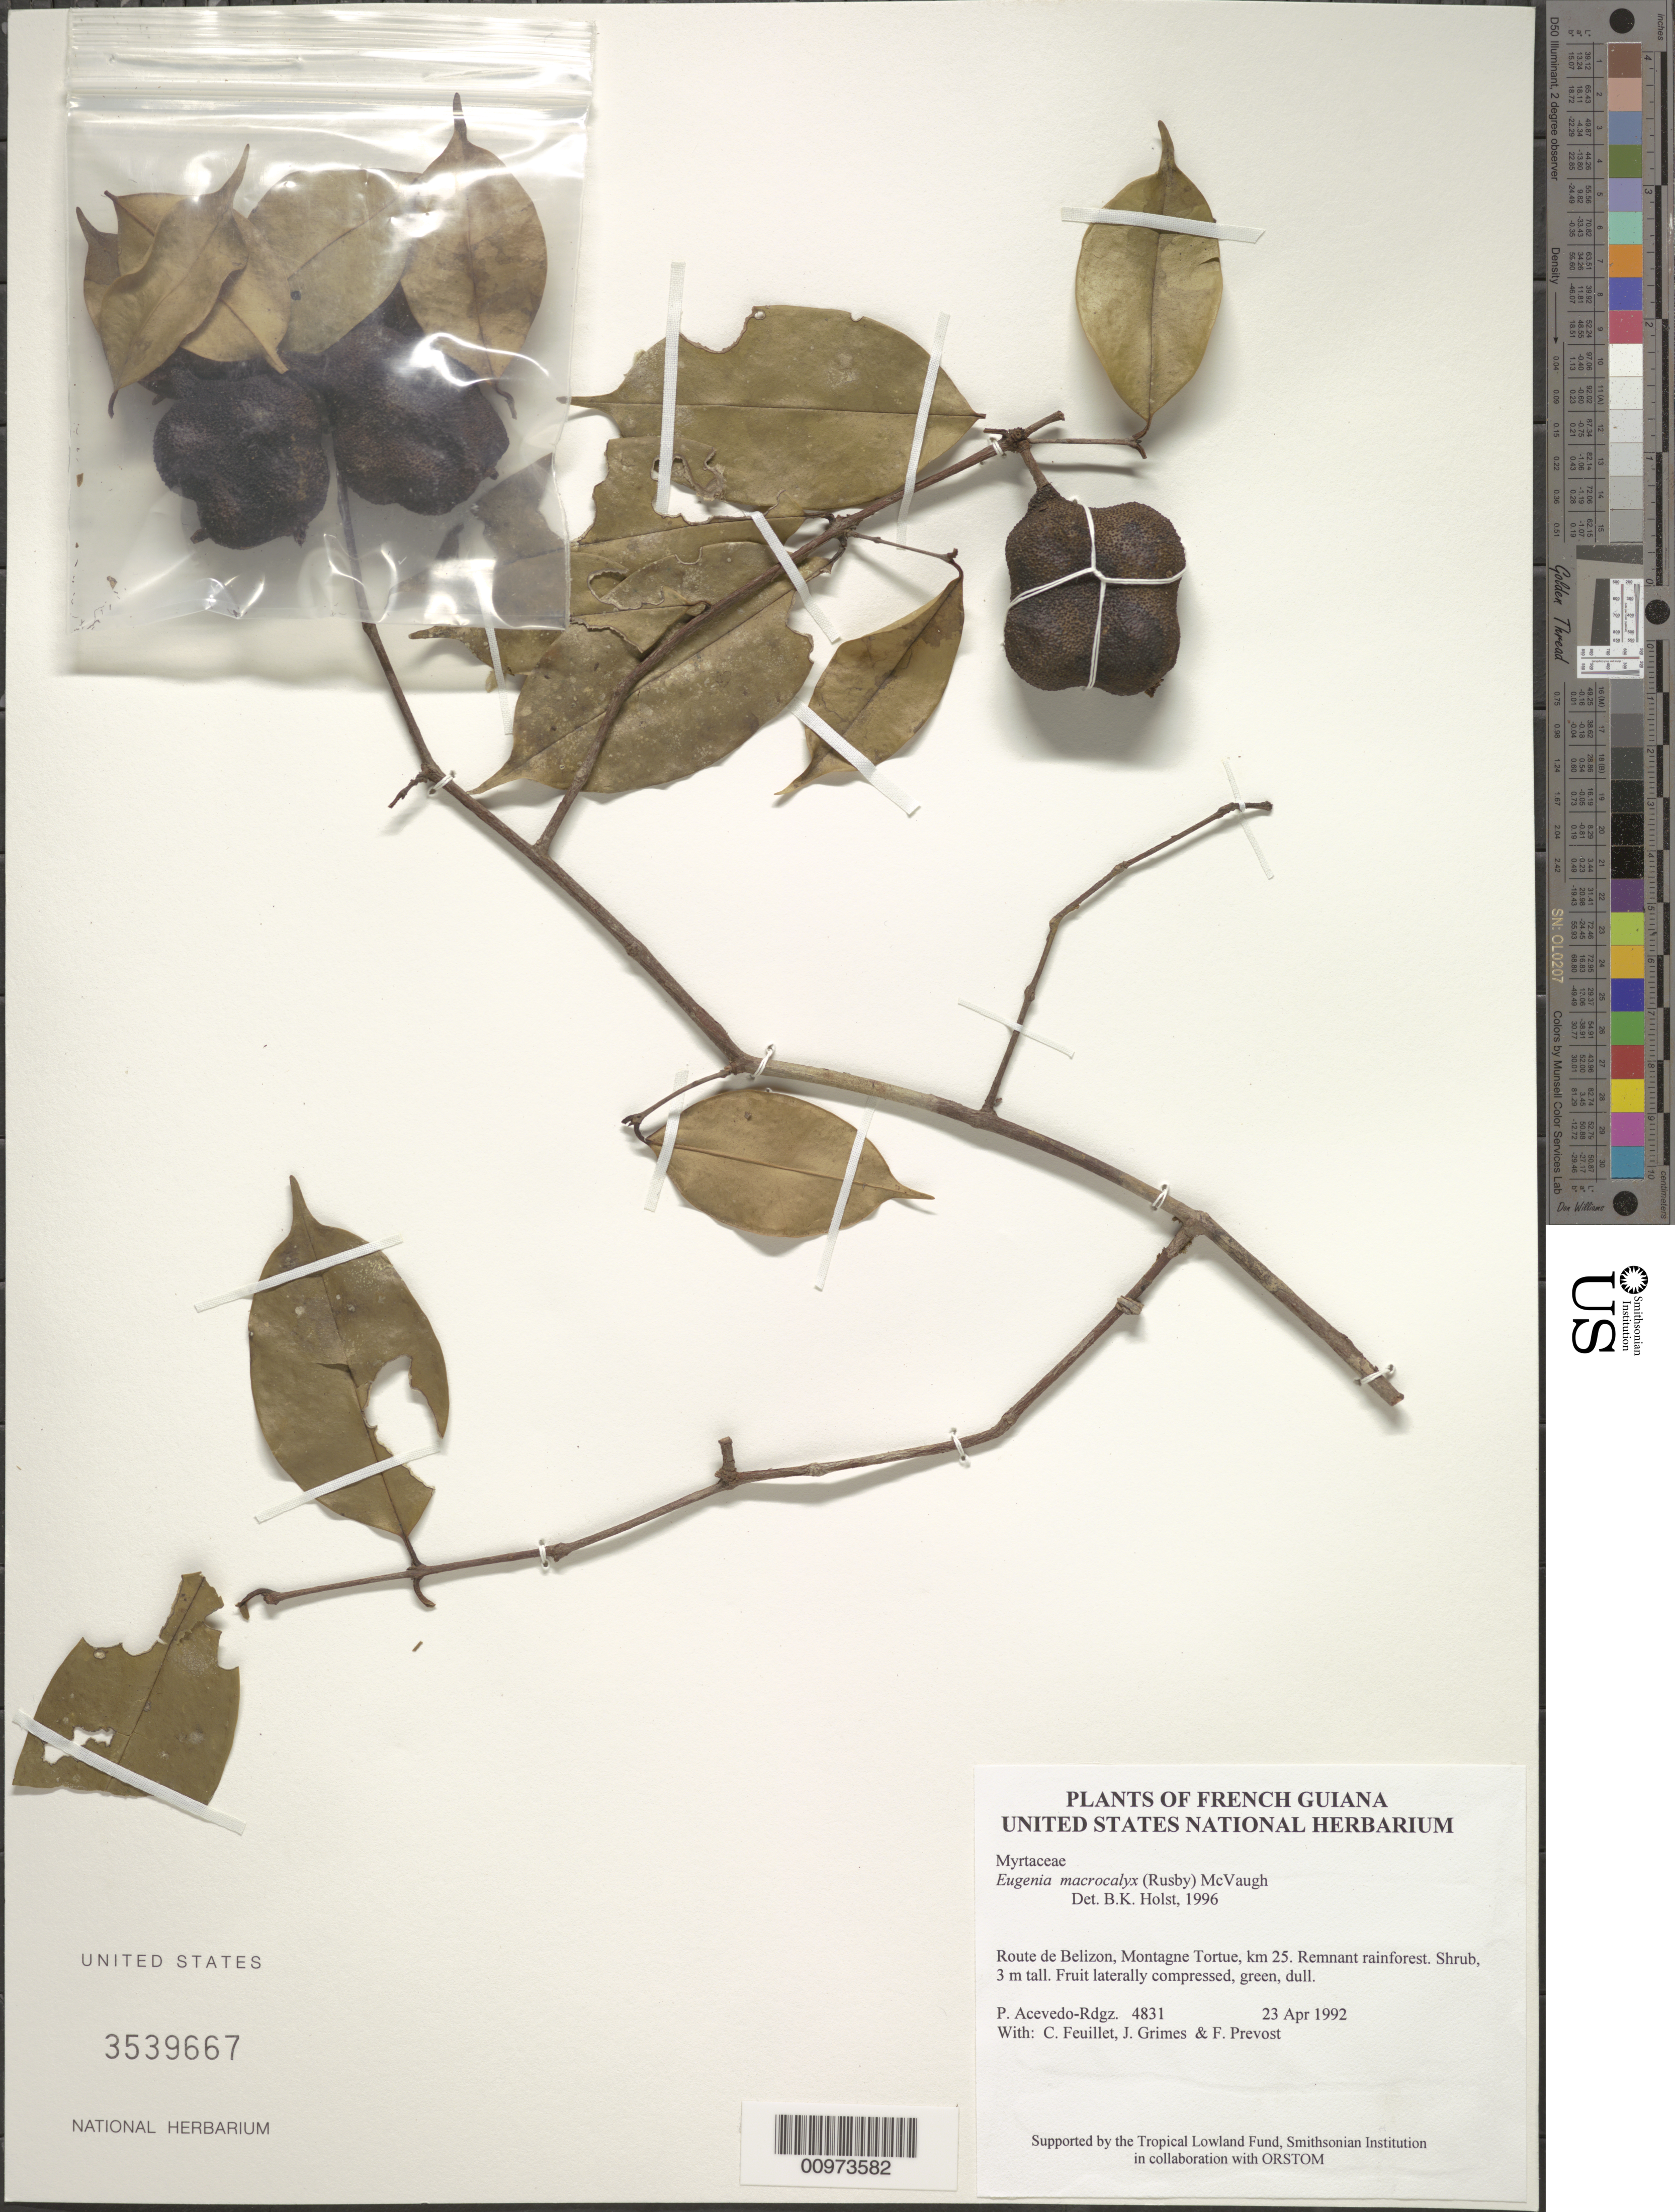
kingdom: Plantae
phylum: Tracheophyta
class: Magnoliopsida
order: Myrtales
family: Myrtaceae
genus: Eugenia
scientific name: Eugenia wentii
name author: Amshoff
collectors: P. Acevedo-Rodr., C. Feuillet, J. Grimes & M.-F. Prévost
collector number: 4831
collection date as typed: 23 Apr 1992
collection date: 1992-04-23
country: French Guiana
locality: Route de Belizon, Montagne Tortue, km 25.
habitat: Remnant rainforest.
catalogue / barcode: US 3539667